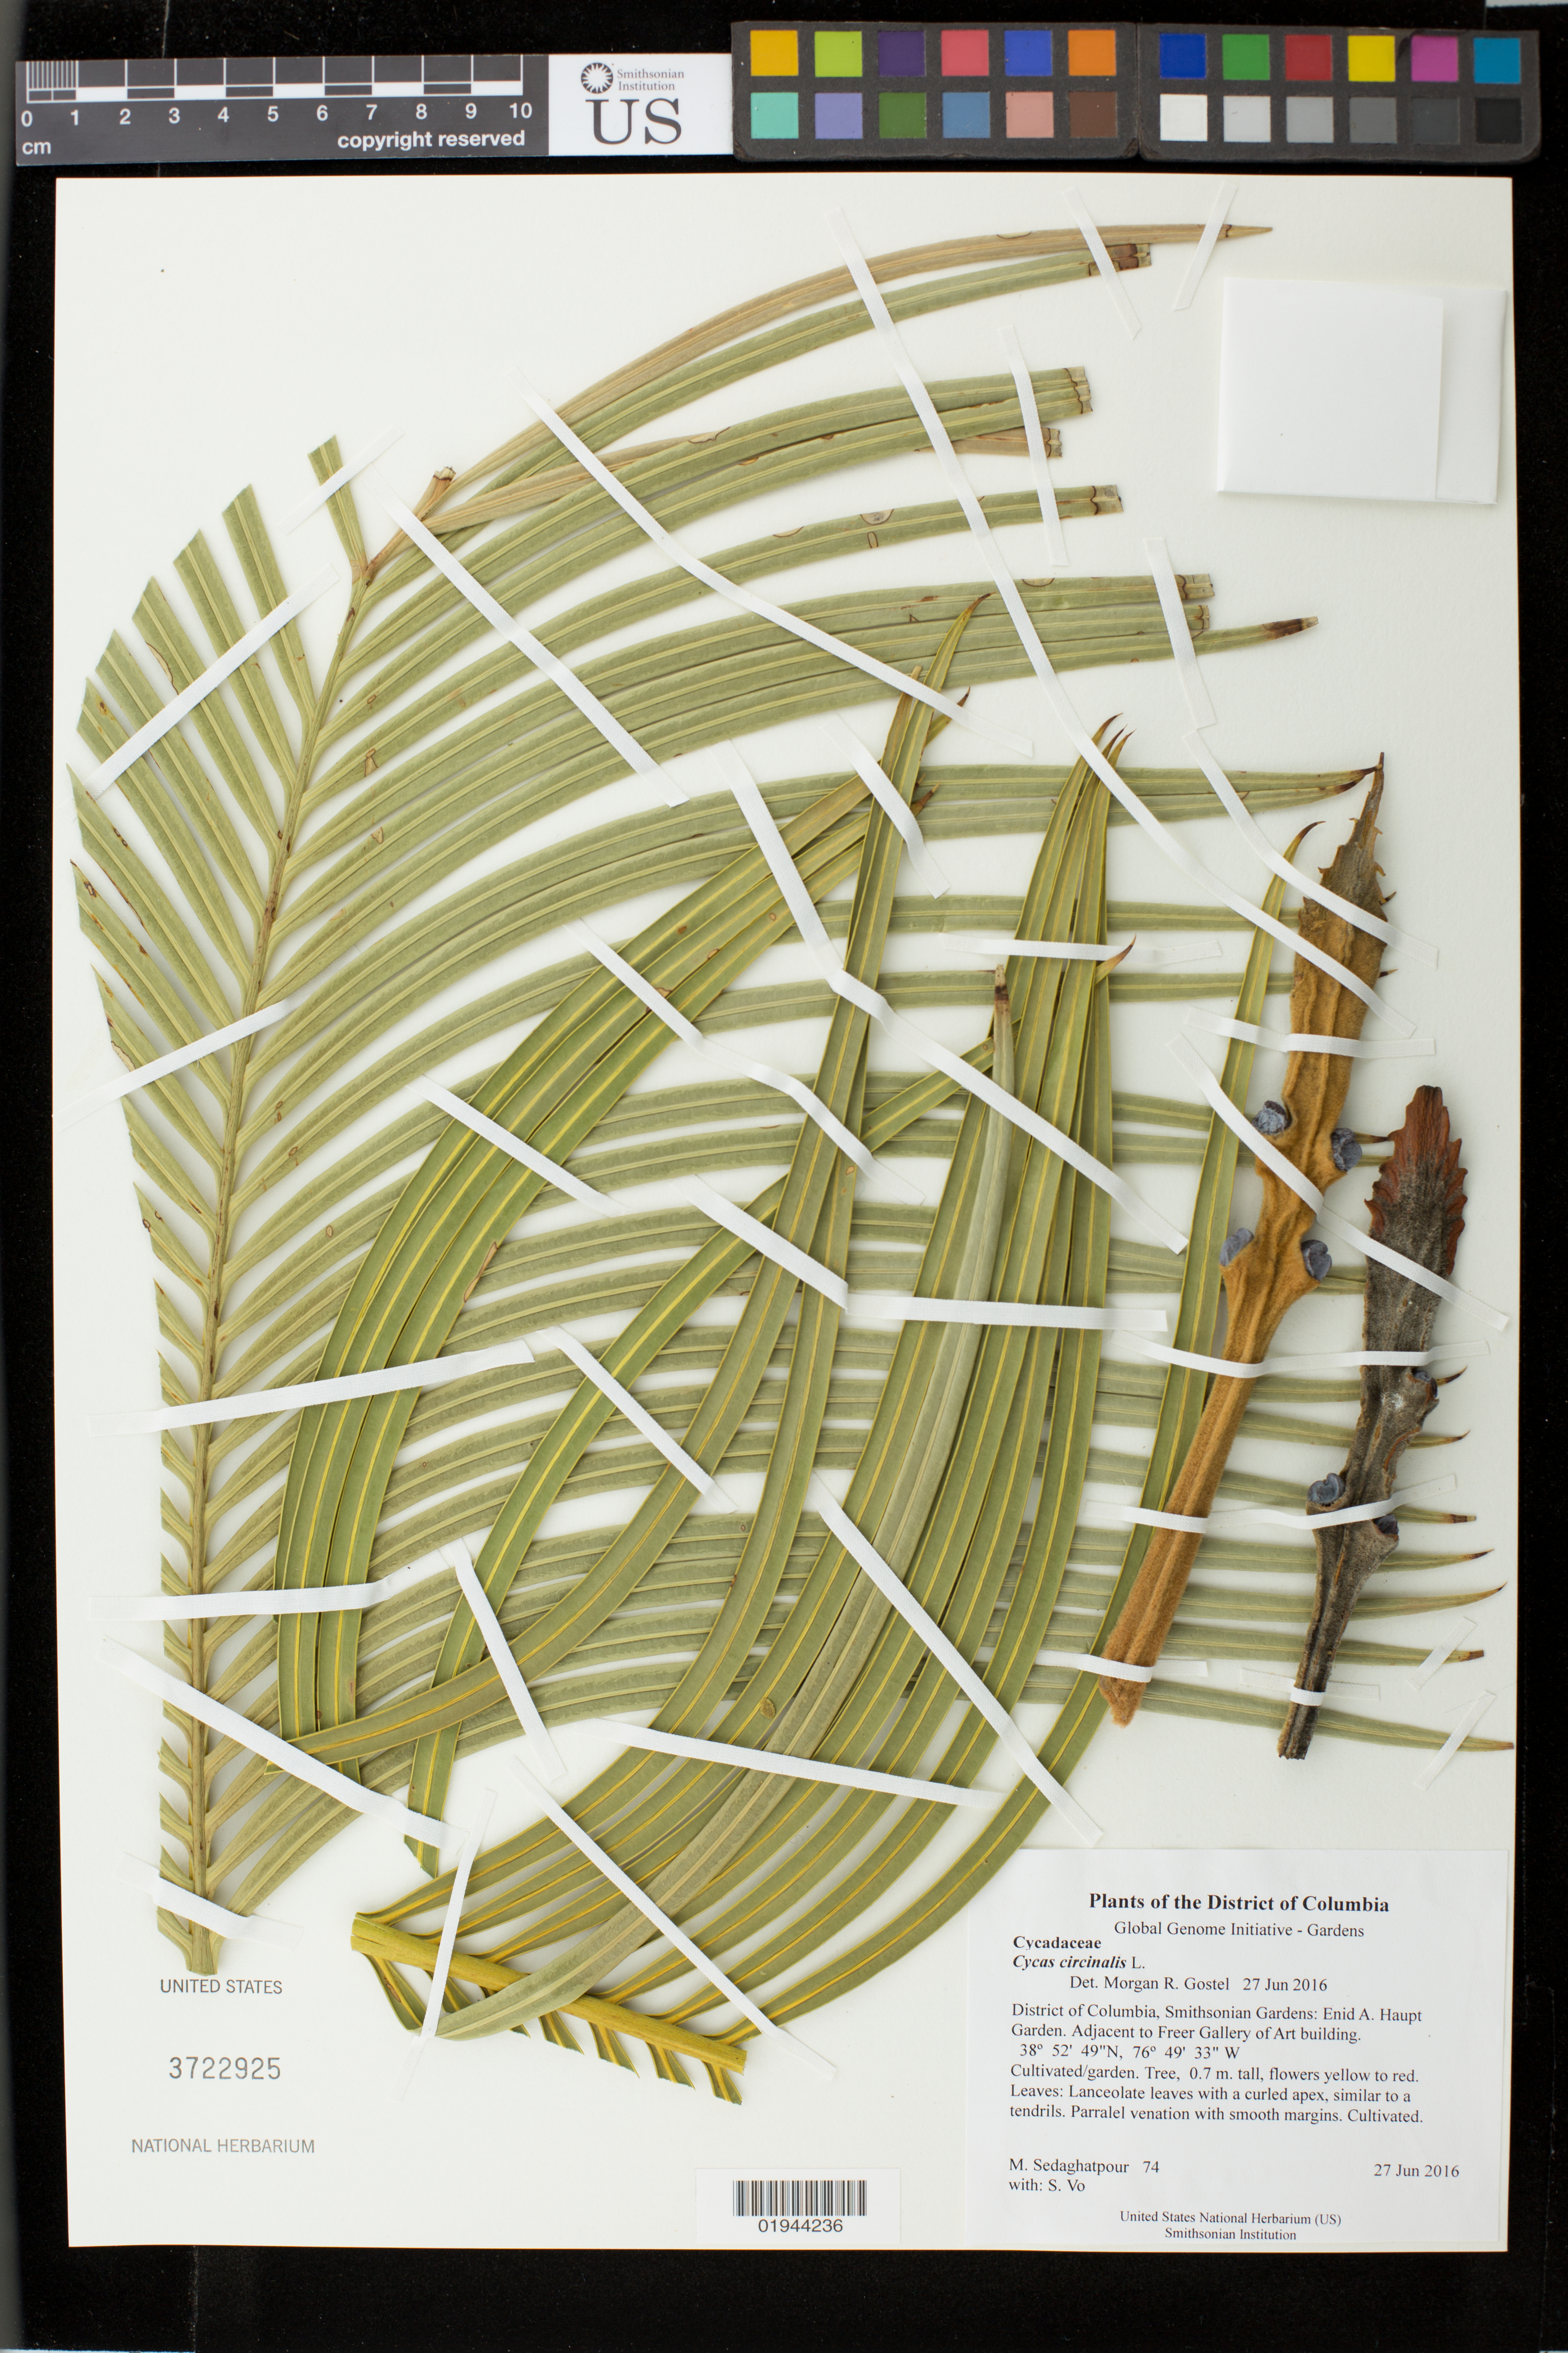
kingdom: Plantae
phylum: Tracheophyta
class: Cycadopsida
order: Cycadales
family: Cycadaceae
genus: Cycas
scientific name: Cycas circinalis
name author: L.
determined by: Gostel, Morgan R., (BRIT), Botanical Research Institute of Texas (UNITED STATES)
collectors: M. Sedaghatpour & S. Vo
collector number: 74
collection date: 2016-06-27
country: United States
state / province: District of Columbia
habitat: Cultivated/garden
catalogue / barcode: US 3722925